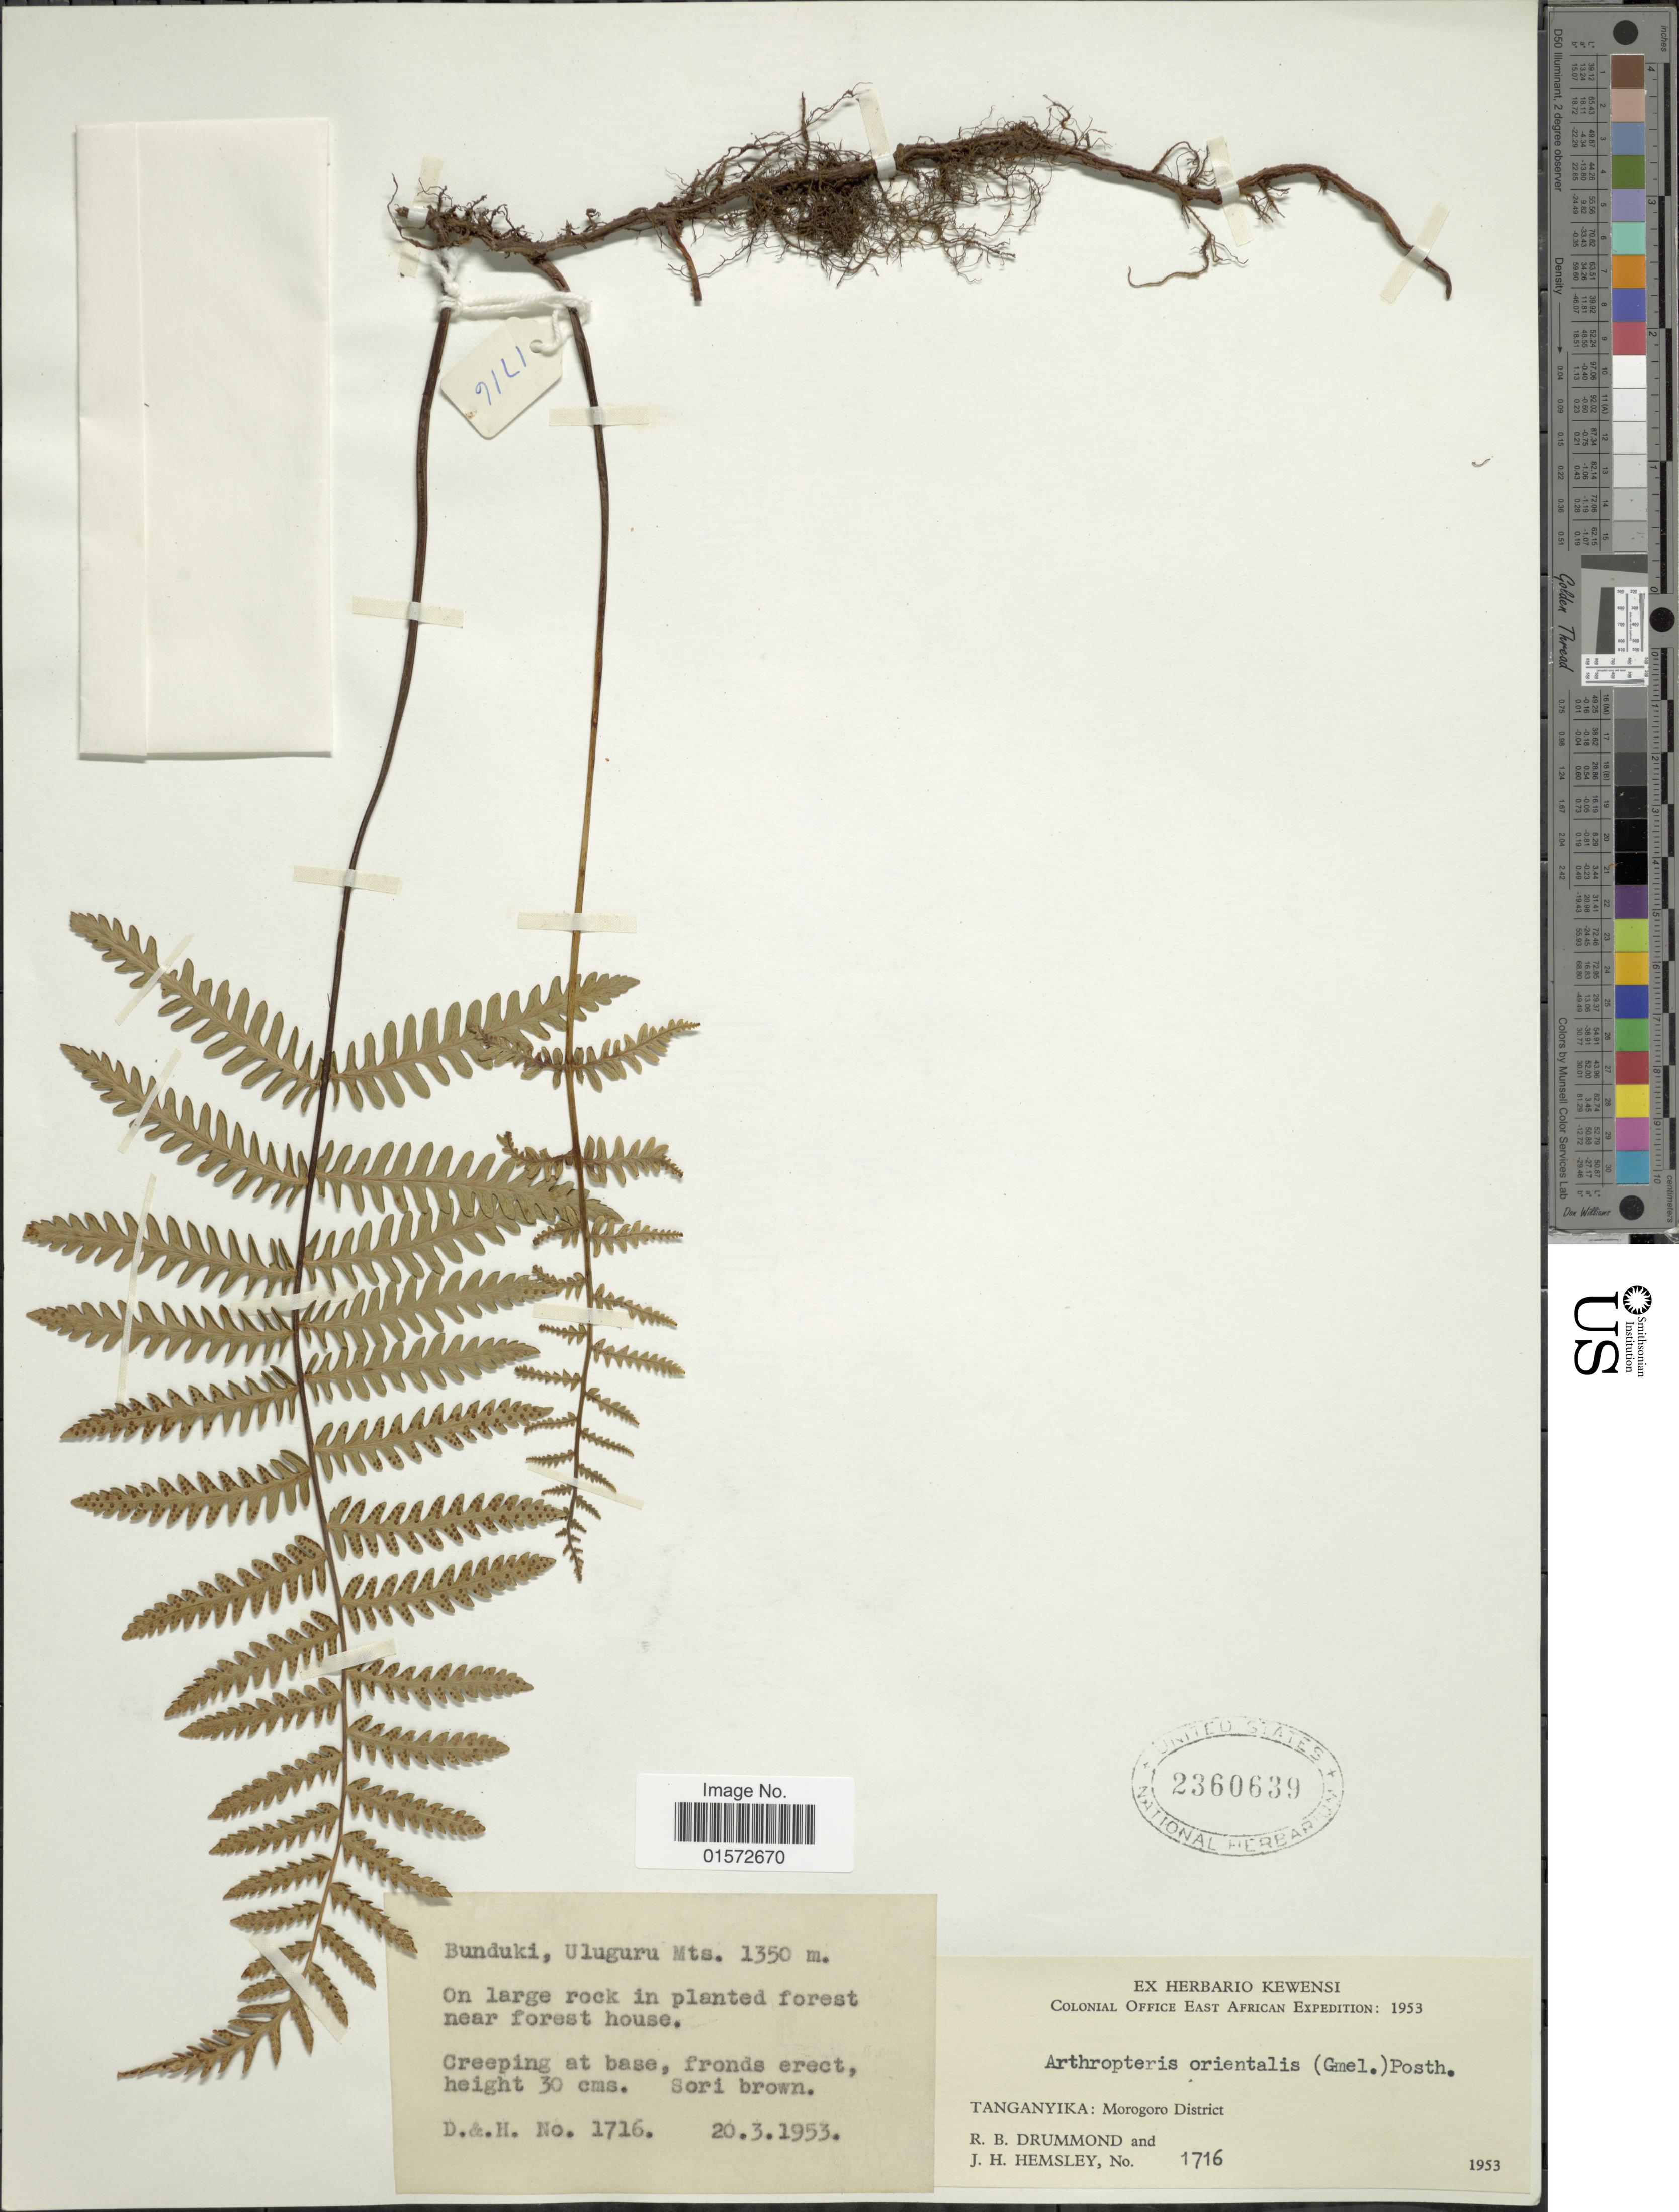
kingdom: Plantae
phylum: Tracheophyta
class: Polypodiopsida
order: Polypodiales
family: Tectariaceae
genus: Arthropteris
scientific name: Arthropteris orientalis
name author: (J.F. Gmel.) Posth.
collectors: R. Drummond & J. H. Hemsley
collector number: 1716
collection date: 1953-03-20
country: Tanzania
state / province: Morogoro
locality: Tanganyika: Morogoro District. Bunduki, Uluguru Mts.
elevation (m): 1350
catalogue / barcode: US 2360639